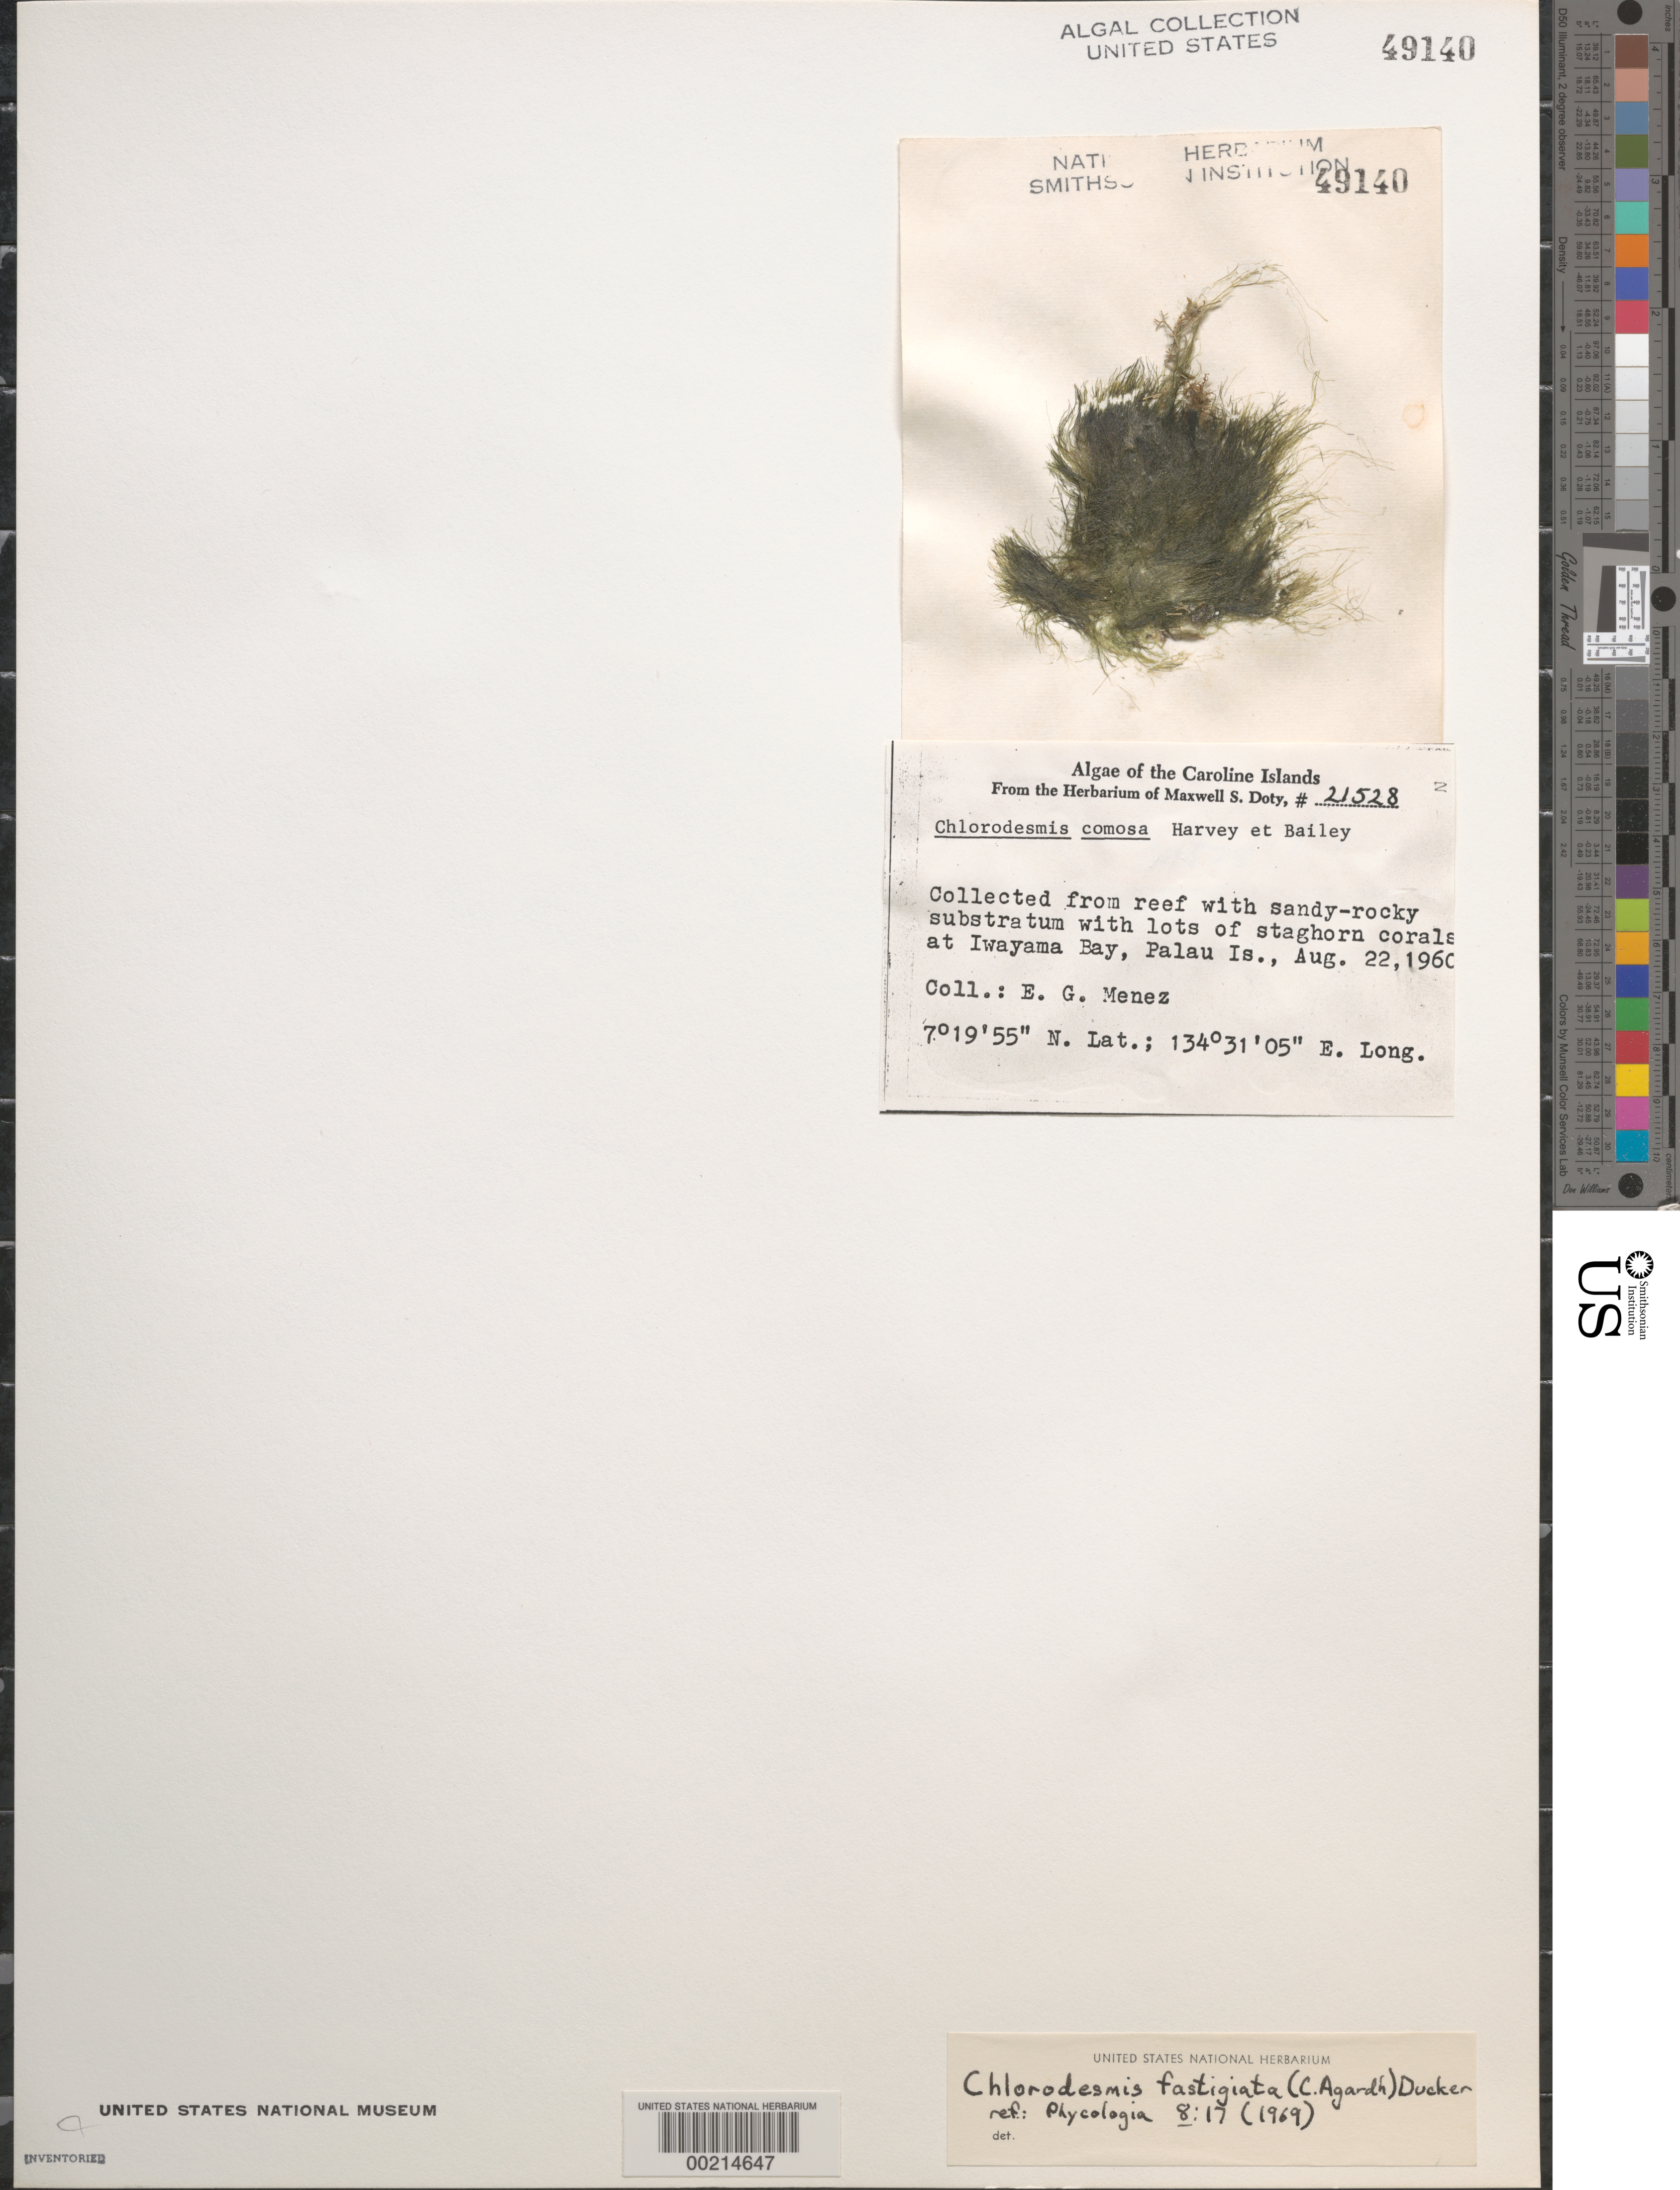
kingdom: Plantae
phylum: Chlorophyta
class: Ulvophyceae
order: Bryopsidales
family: Udoteaceae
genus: Chlorodesmis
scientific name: Chlorodesmis fastigiata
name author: (C. Agardh) S.C. Ducker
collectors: Meñez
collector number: MSD 21528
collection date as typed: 22 Aug 1960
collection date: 1960-08-22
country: Palau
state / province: Koror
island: Oreor (Koror)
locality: Iwayama Bay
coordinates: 7 19' 55" N, 134 31' 05" E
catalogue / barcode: US 49140